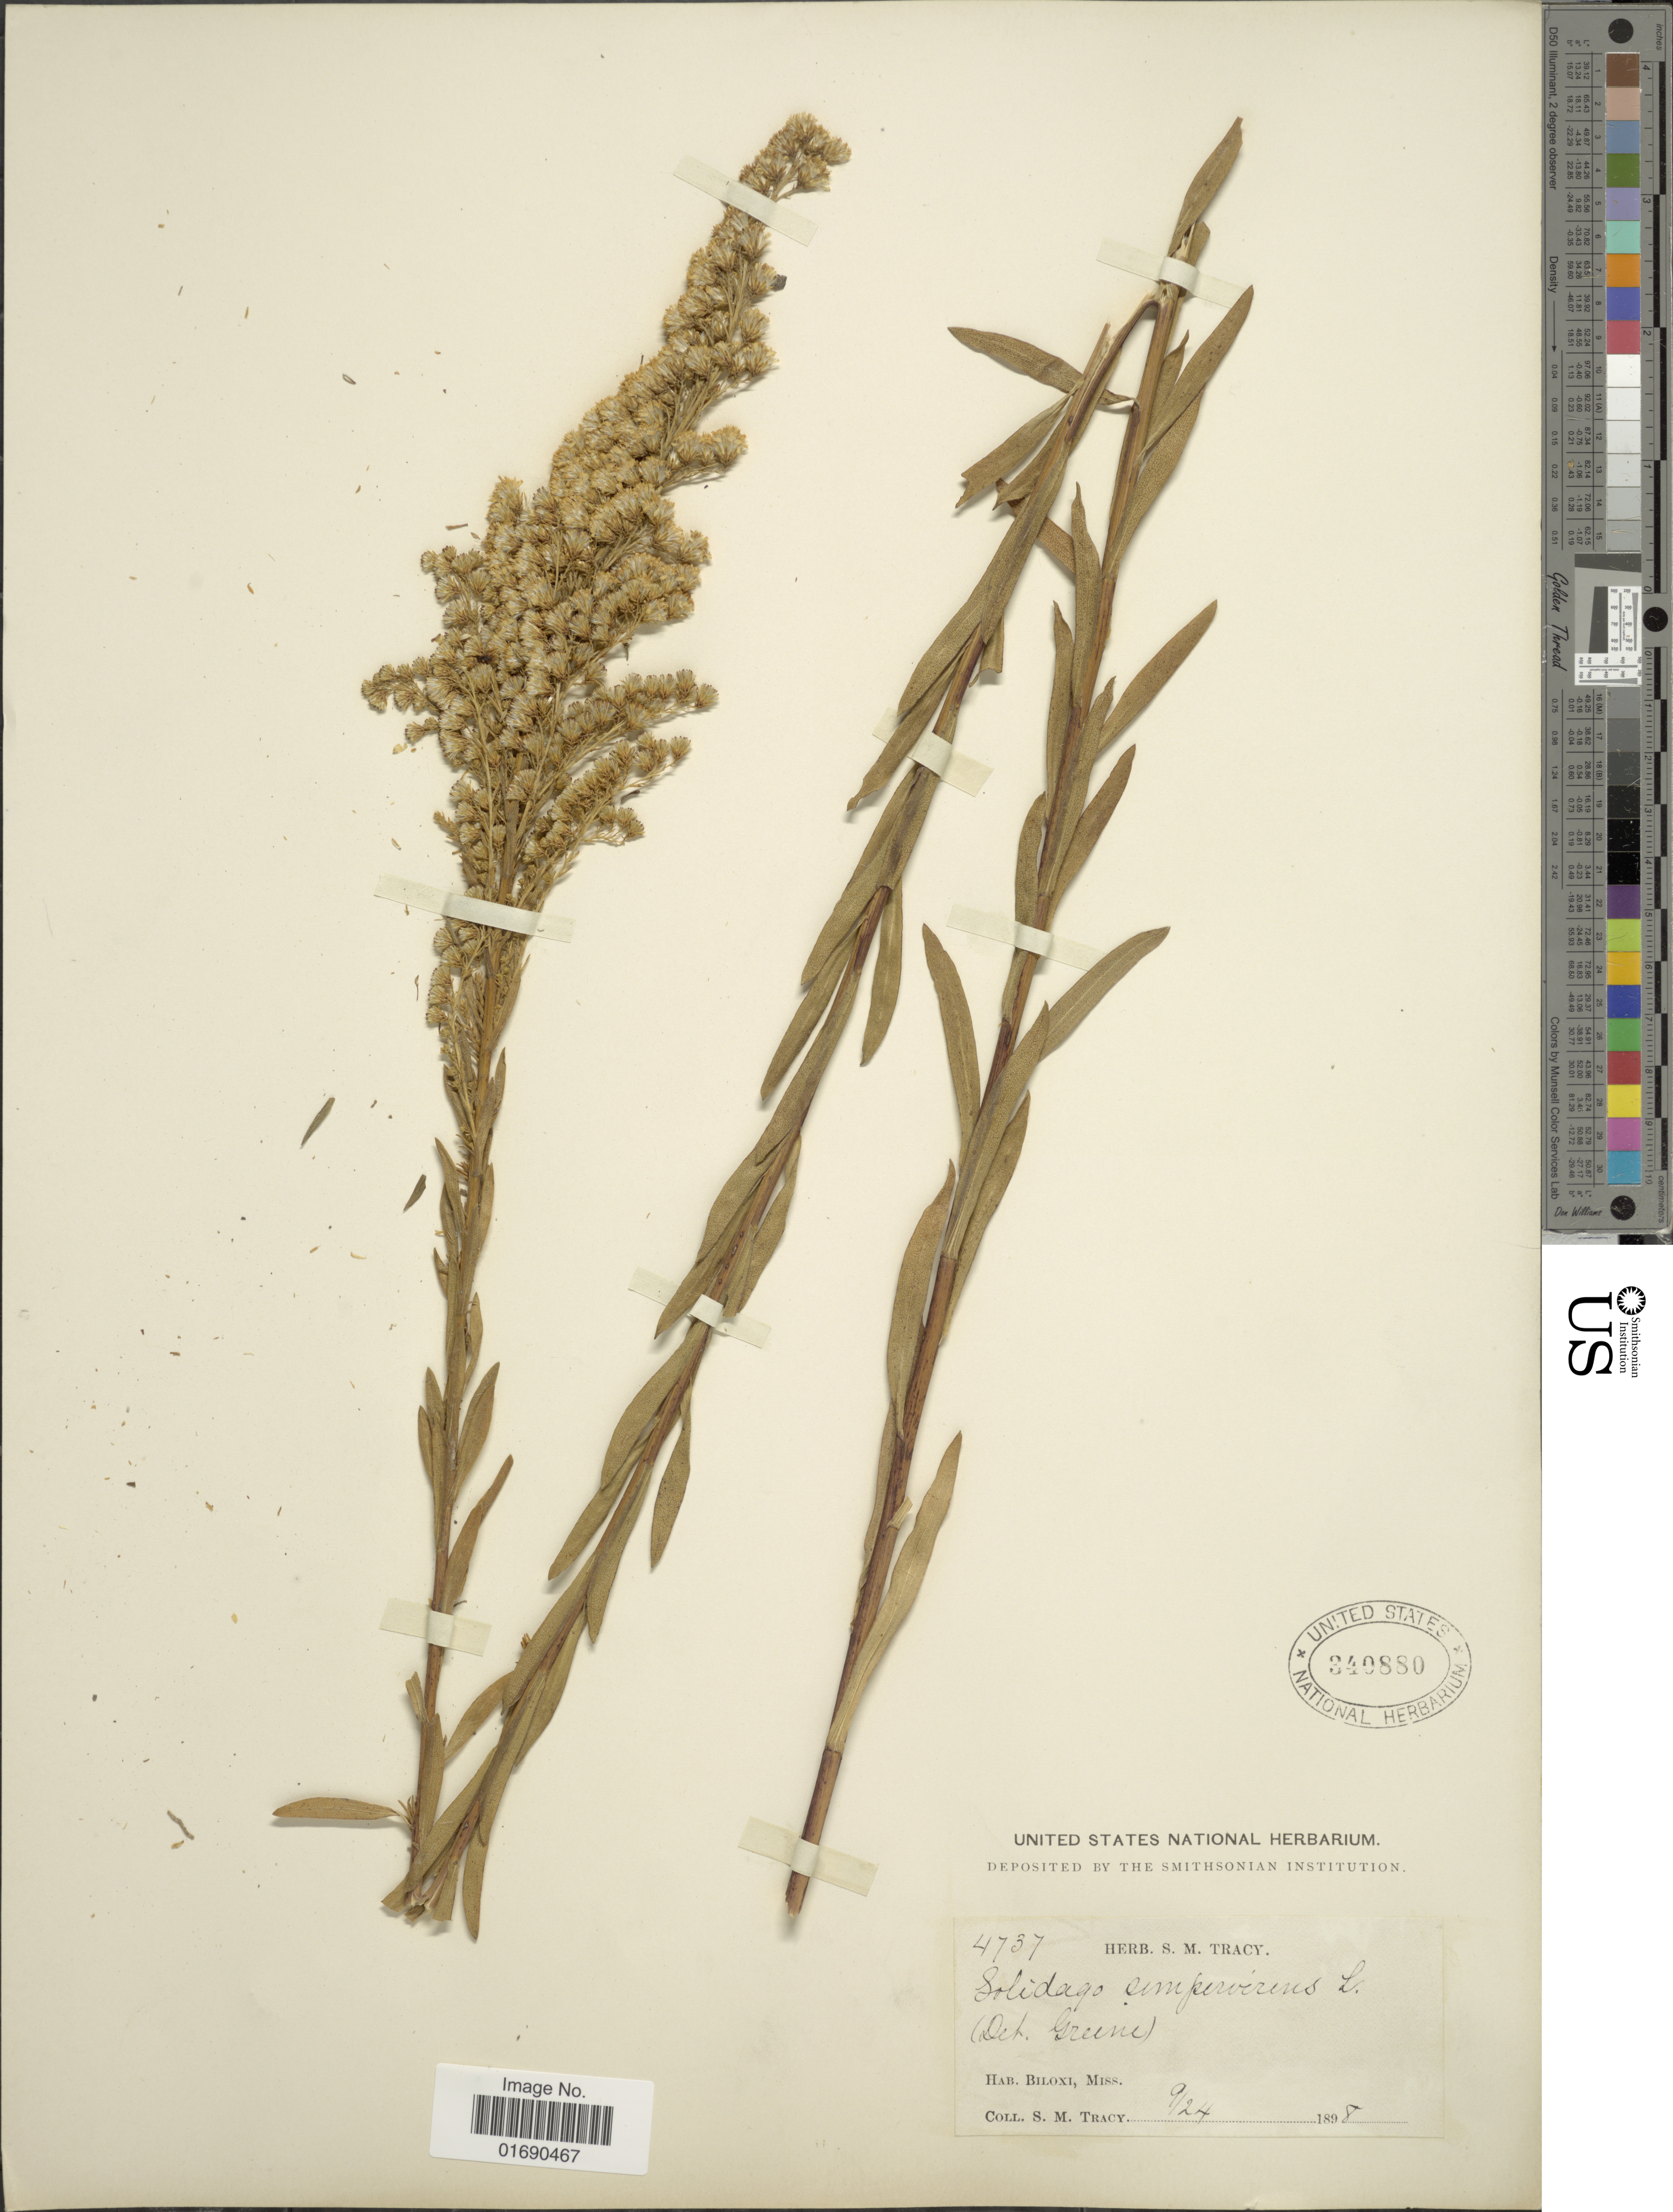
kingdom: Plantae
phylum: Tracheophyta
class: Magnoliopsida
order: Asterales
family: Asteraceae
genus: Solidago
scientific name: Solidago sempervirens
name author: L.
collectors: S. M. Tracy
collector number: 4737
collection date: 1898-09-24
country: United States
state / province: Mississippi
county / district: Harrison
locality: Biloxi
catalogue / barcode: US 340880